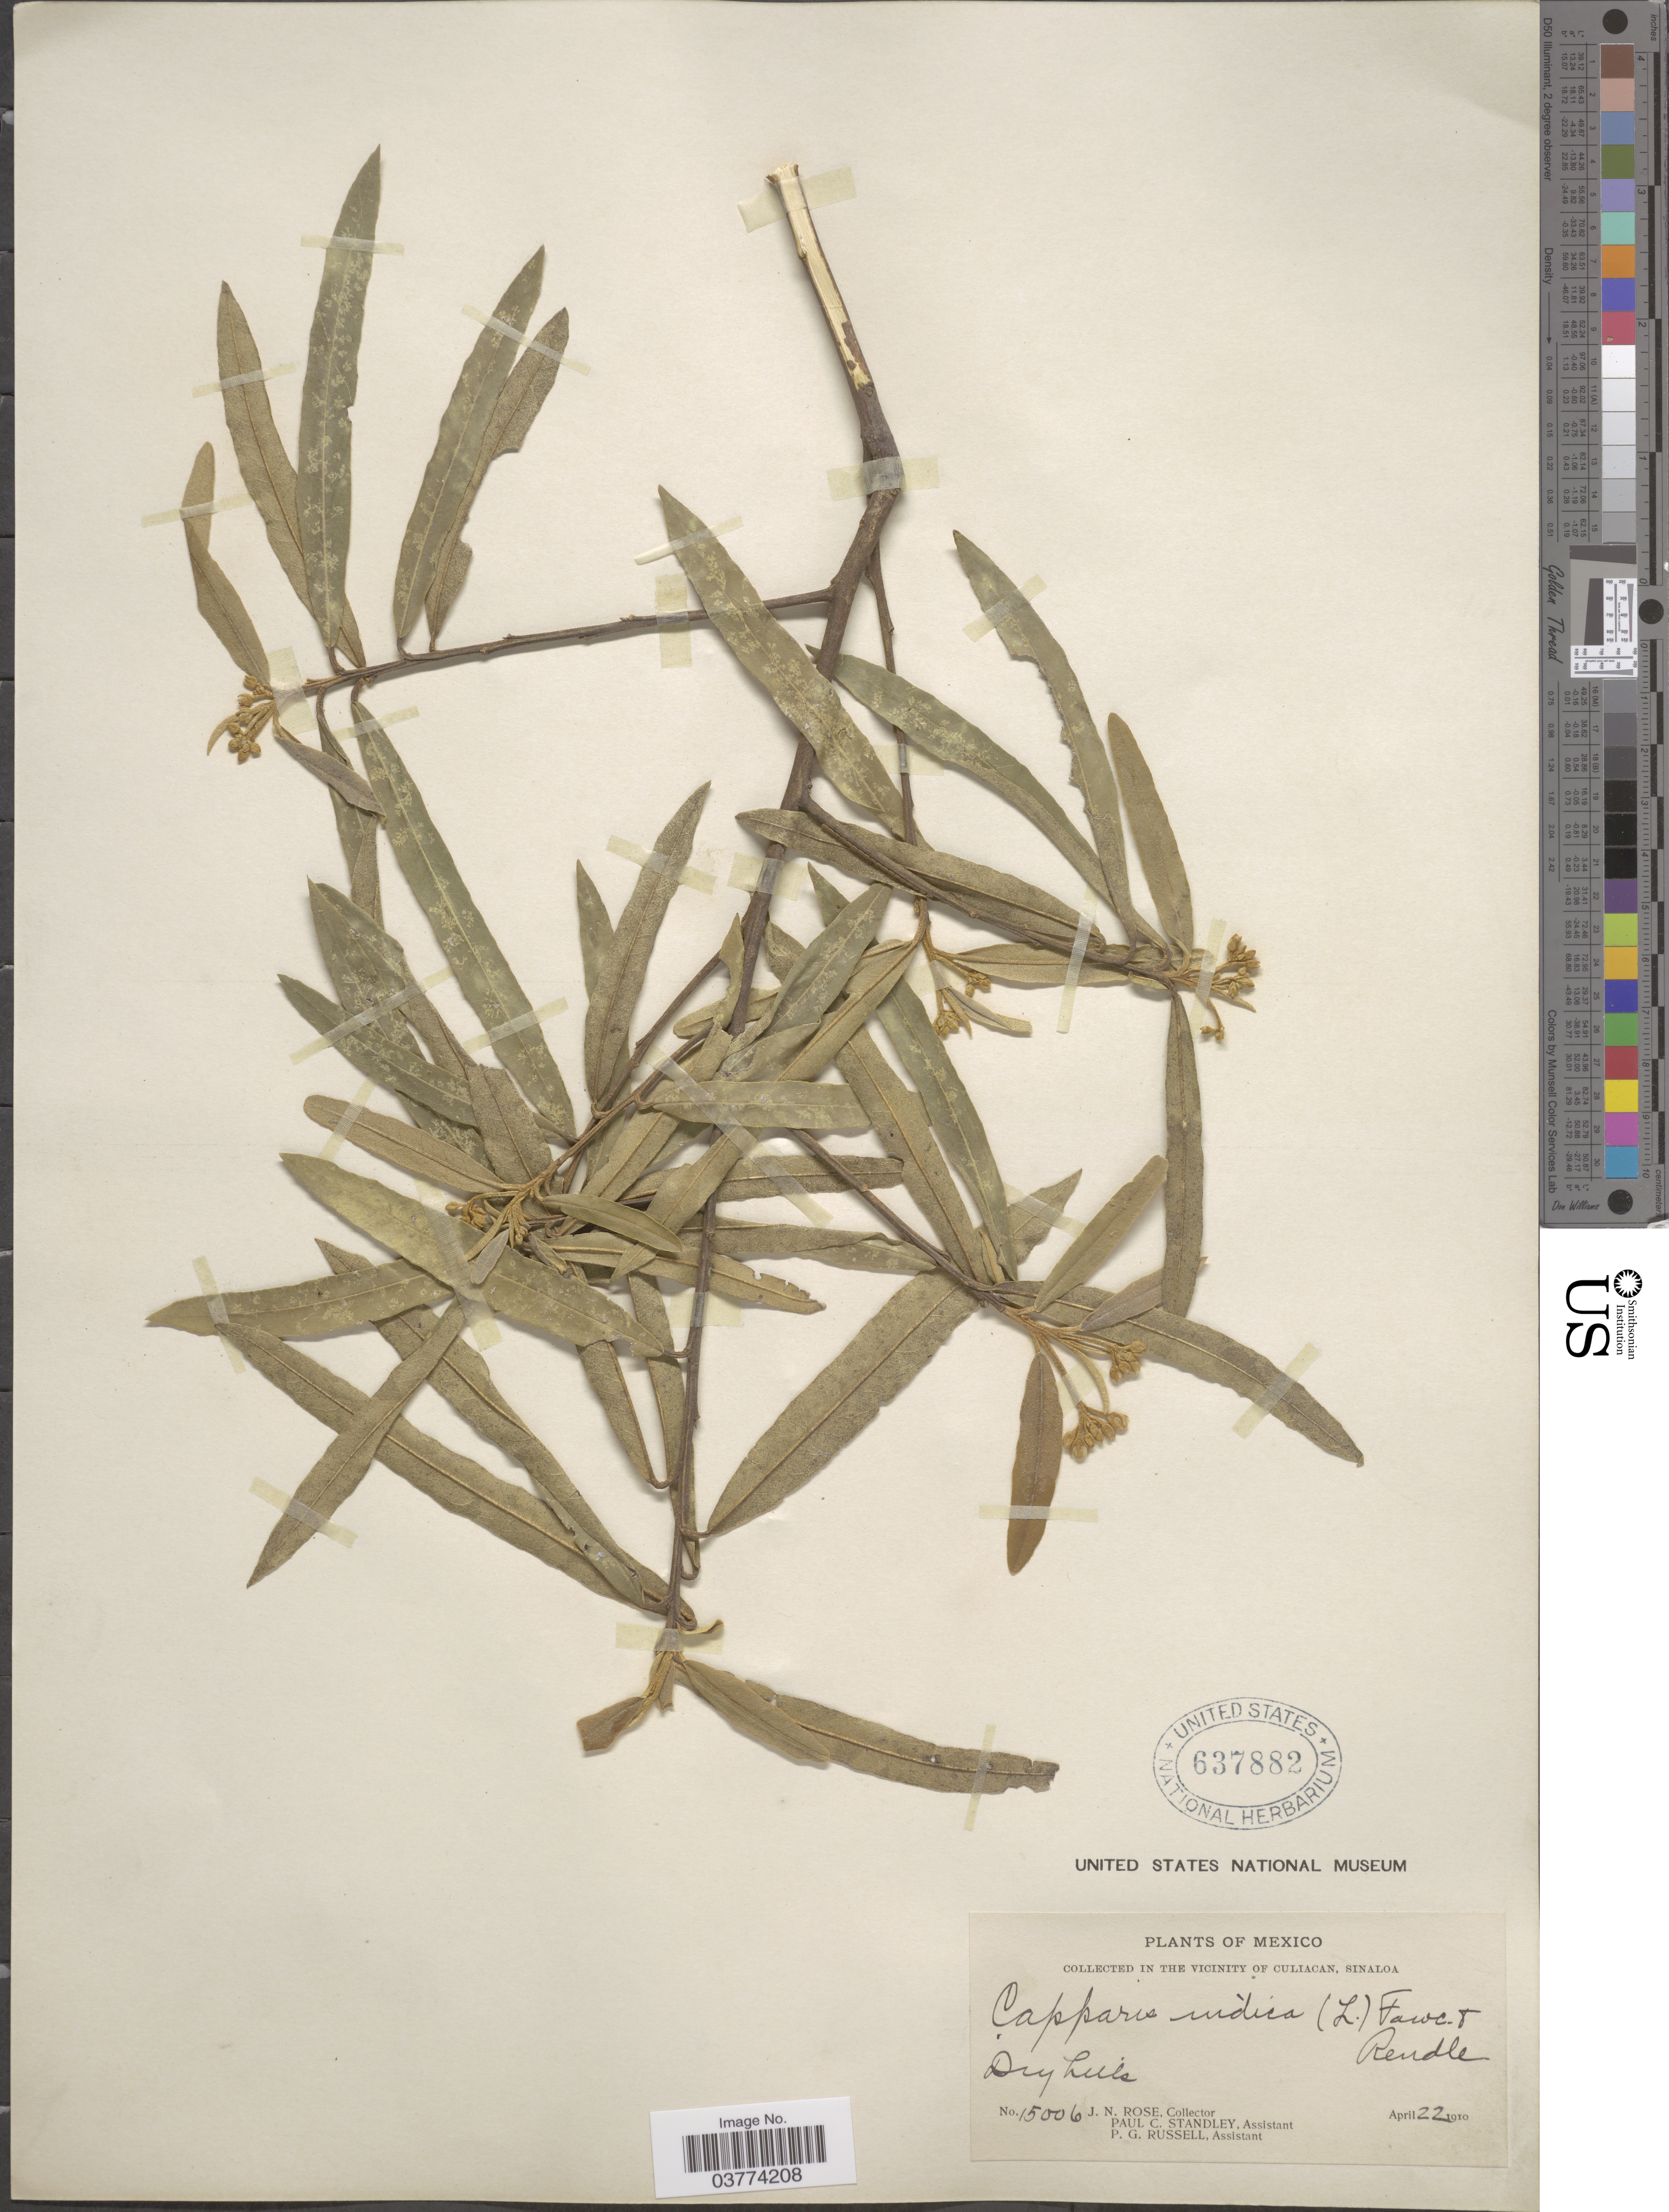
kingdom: Plantae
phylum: Tracheophyta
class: Magnoliopsida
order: Brassicales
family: Capparaceae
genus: Quadrella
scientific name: Quadrella indica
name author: (L.) Iltis & Cornejo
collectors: J. N. Rose, P. C. Standley & P. G. Russell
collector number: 15006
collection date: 1910-04-22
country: Mexico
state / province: Sinaloa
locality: In the vicinity of Culiacan.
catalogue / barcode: US 637882